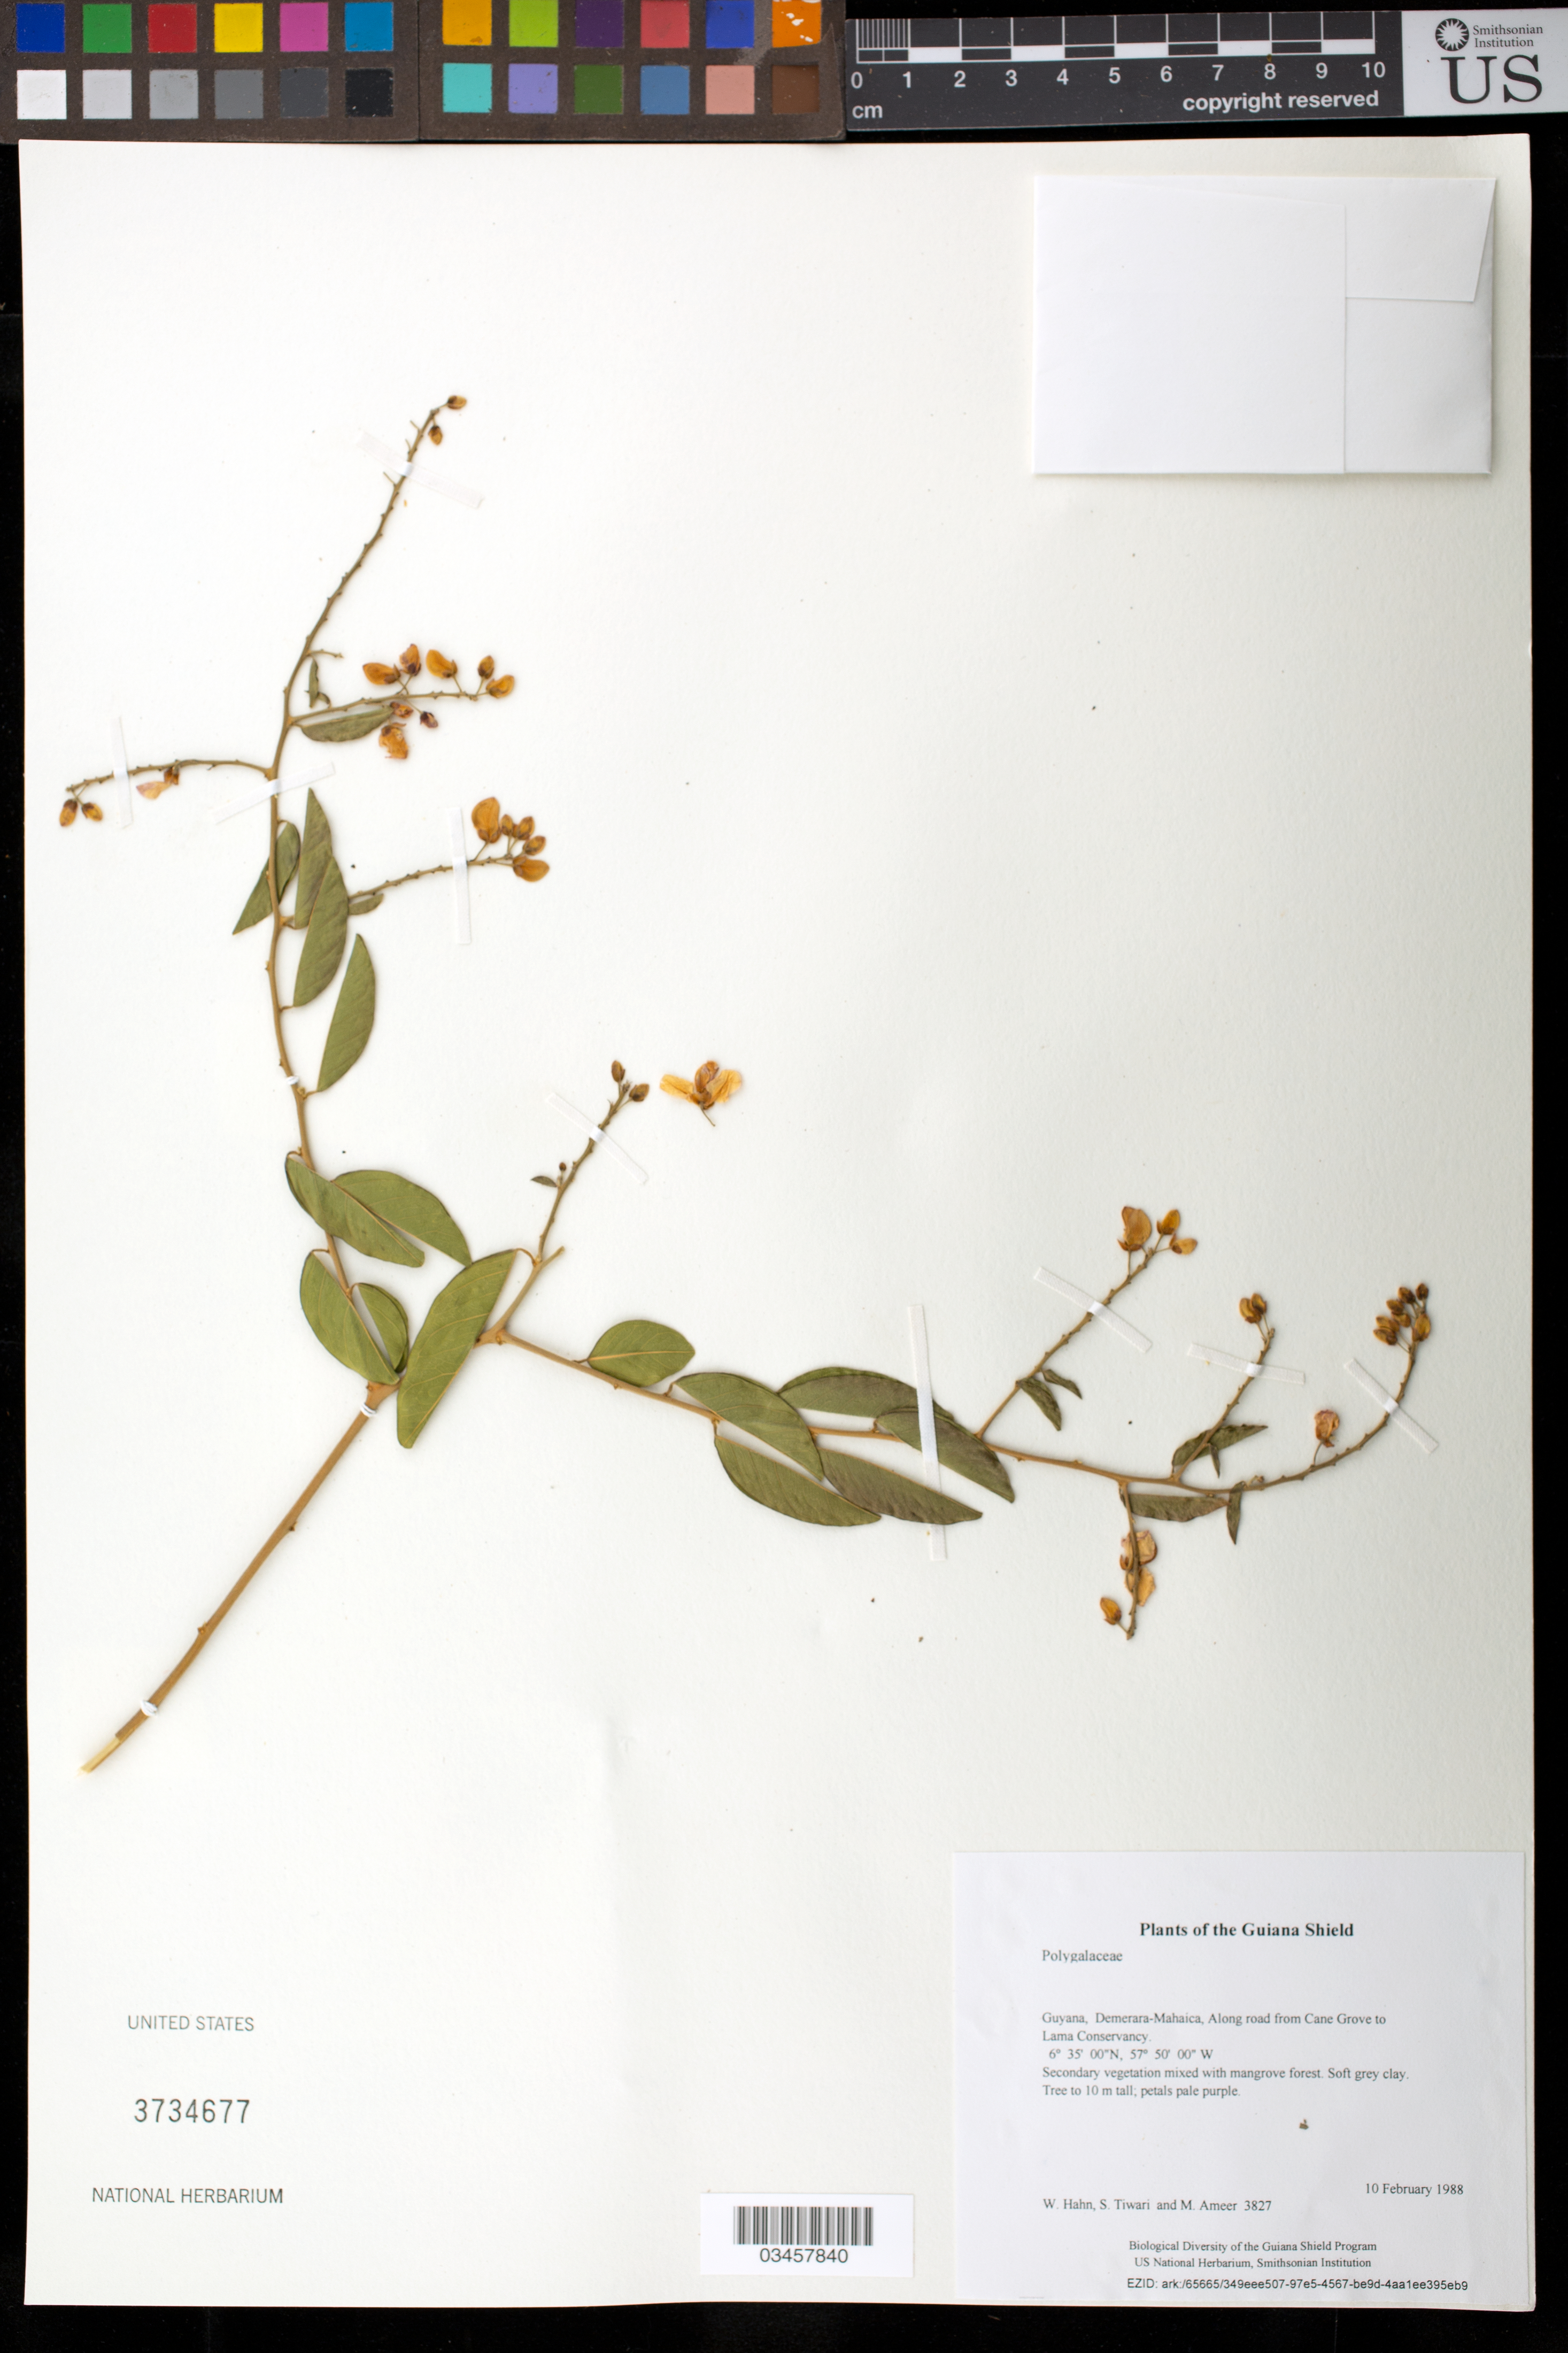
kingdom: Plantae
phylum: Tracheophyta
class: Magnoliopsida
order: Fabales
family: Polygalaceae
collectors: W. Hahn, S. Tiwari & M. Ameer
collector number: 3827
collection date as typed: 10 February 1988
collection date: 1988-02-10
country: Guyana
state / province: Demerara-Mahaica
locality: Along road from Cane Grove to Lama Conservancy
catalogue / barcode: US 3734677